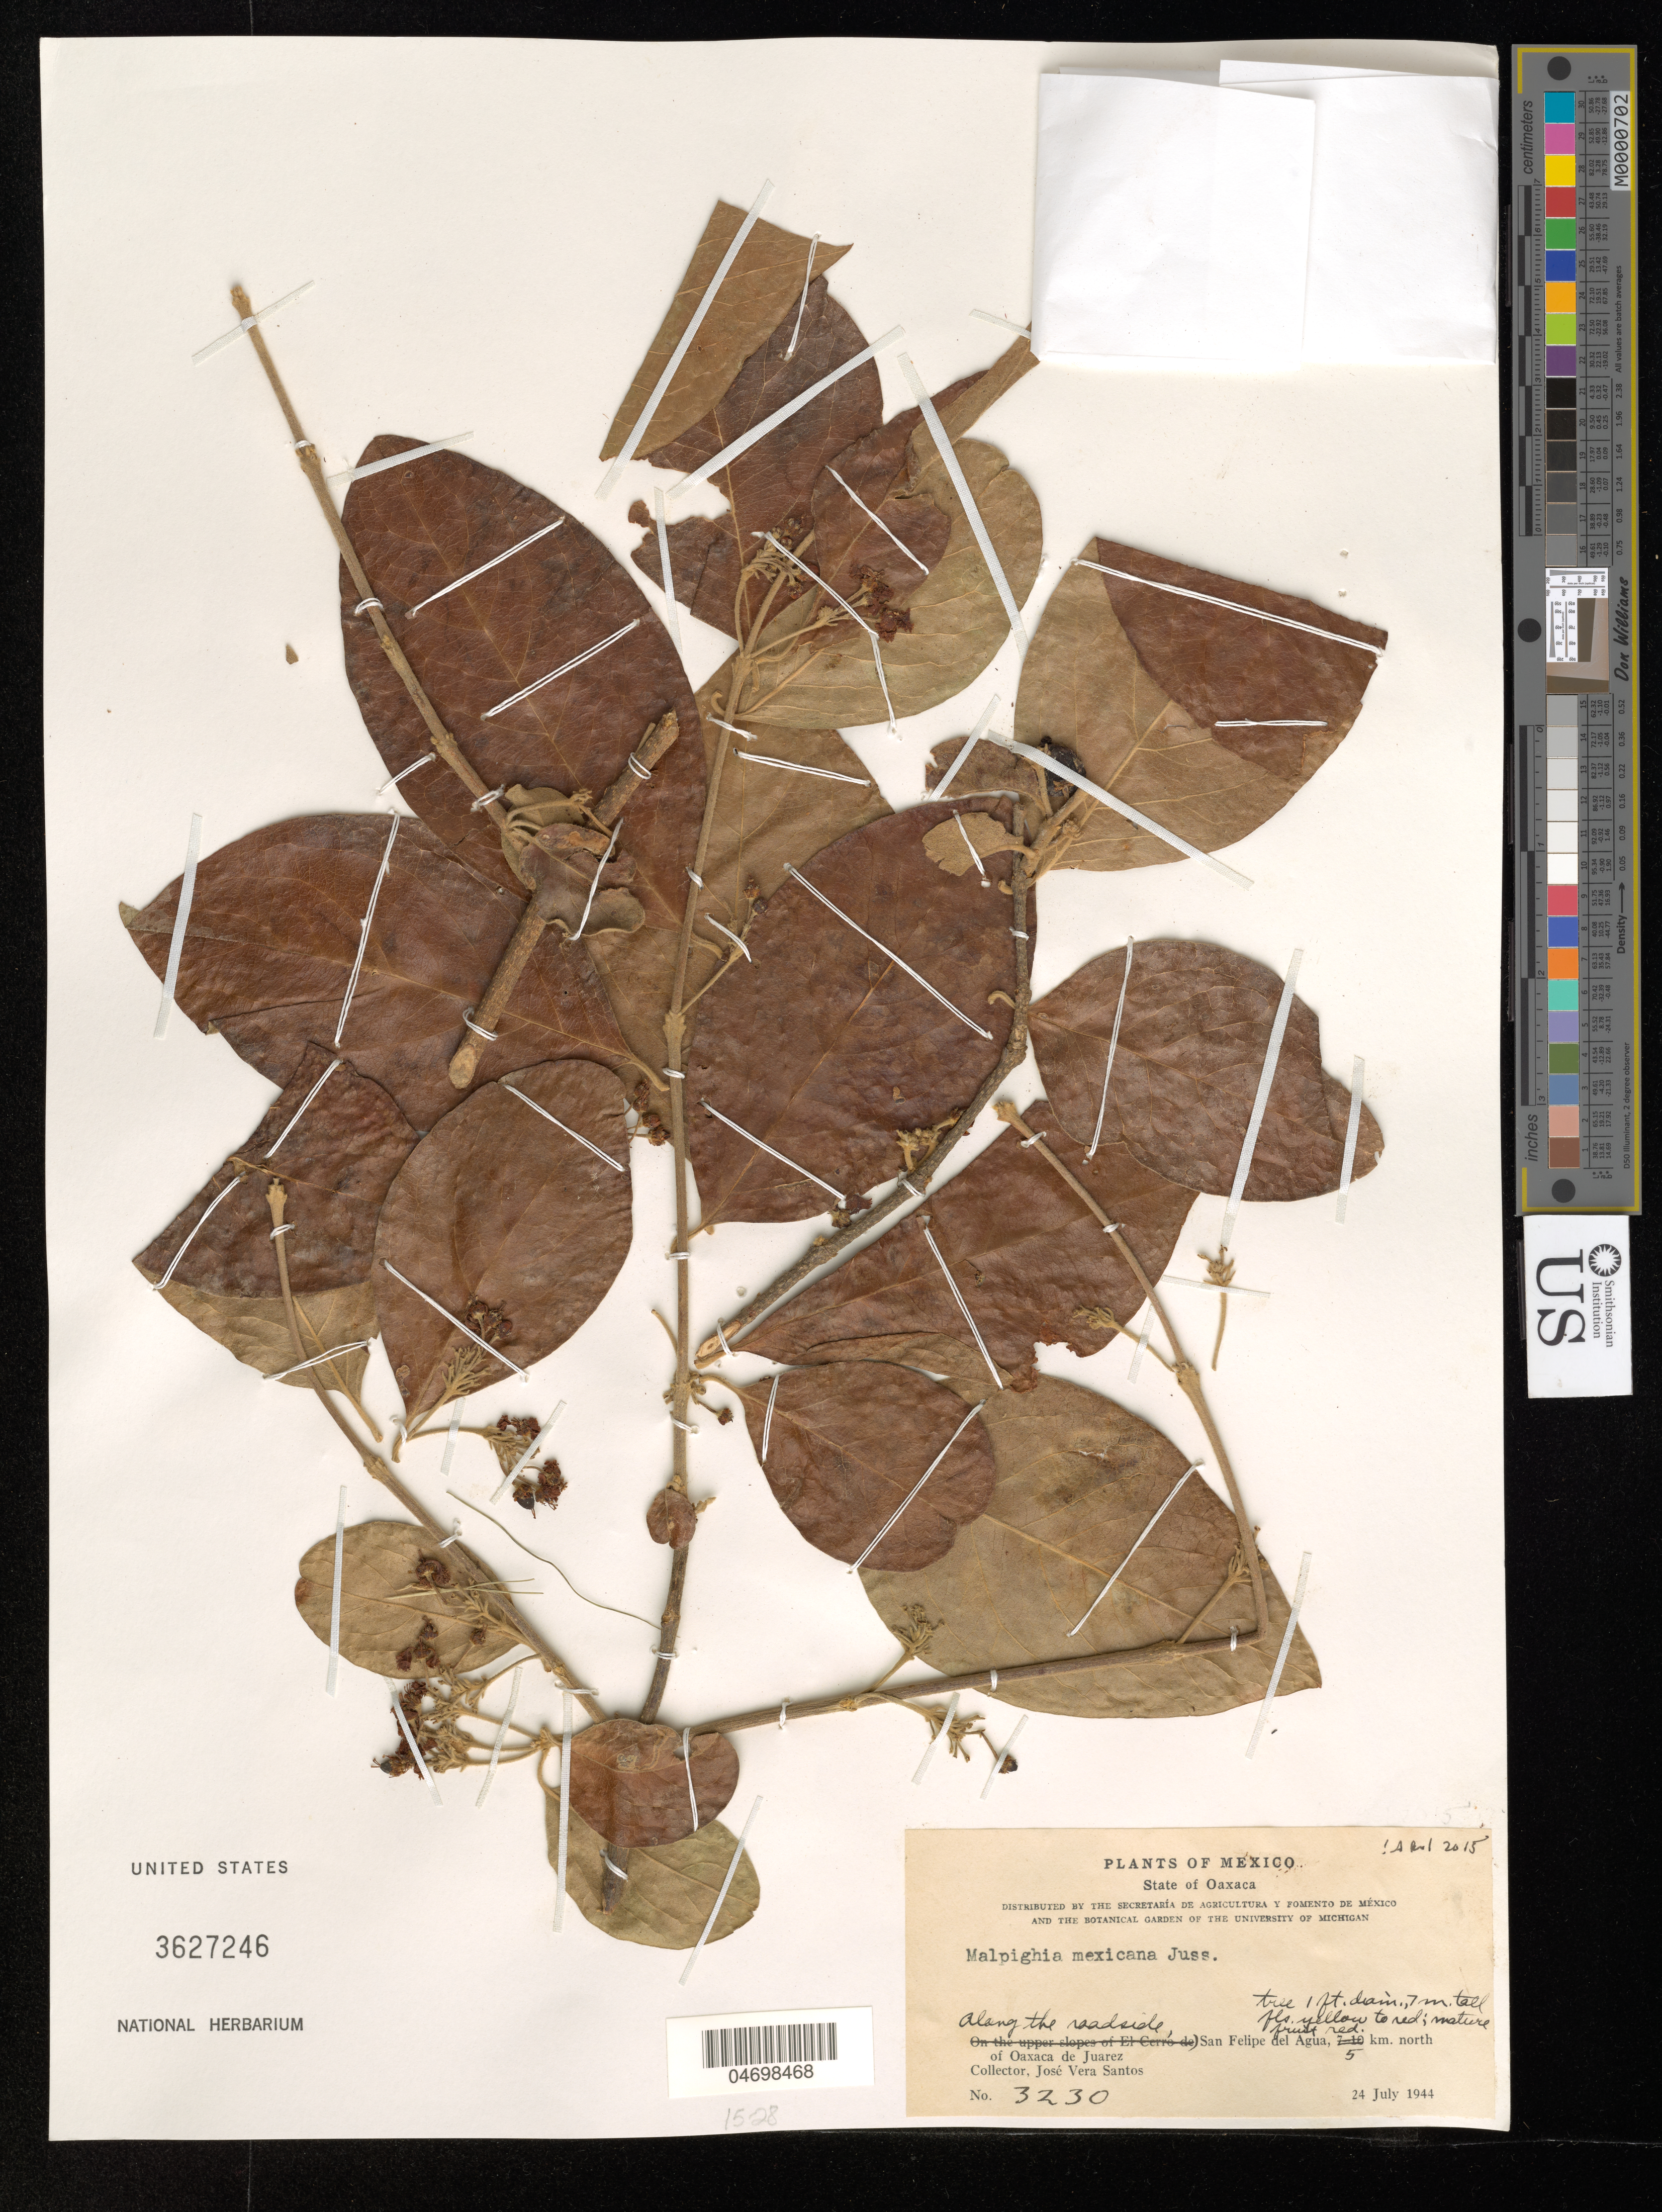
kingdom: Plantae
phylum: Tracheophyta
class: Magnoliopsida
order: Malpighiales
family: Malpighiaceae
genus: Malpighia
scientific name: Malpighia mexicana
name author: A. Juss.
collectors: J. V. Santos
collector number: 3230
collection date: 1944-07-24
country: Mexico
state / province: Oaxaca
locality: Along the roadside San Felipe del Agua, 5 km. north of Oaxaca de Juarez.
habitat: Along the roadside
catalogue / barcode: US 3627246